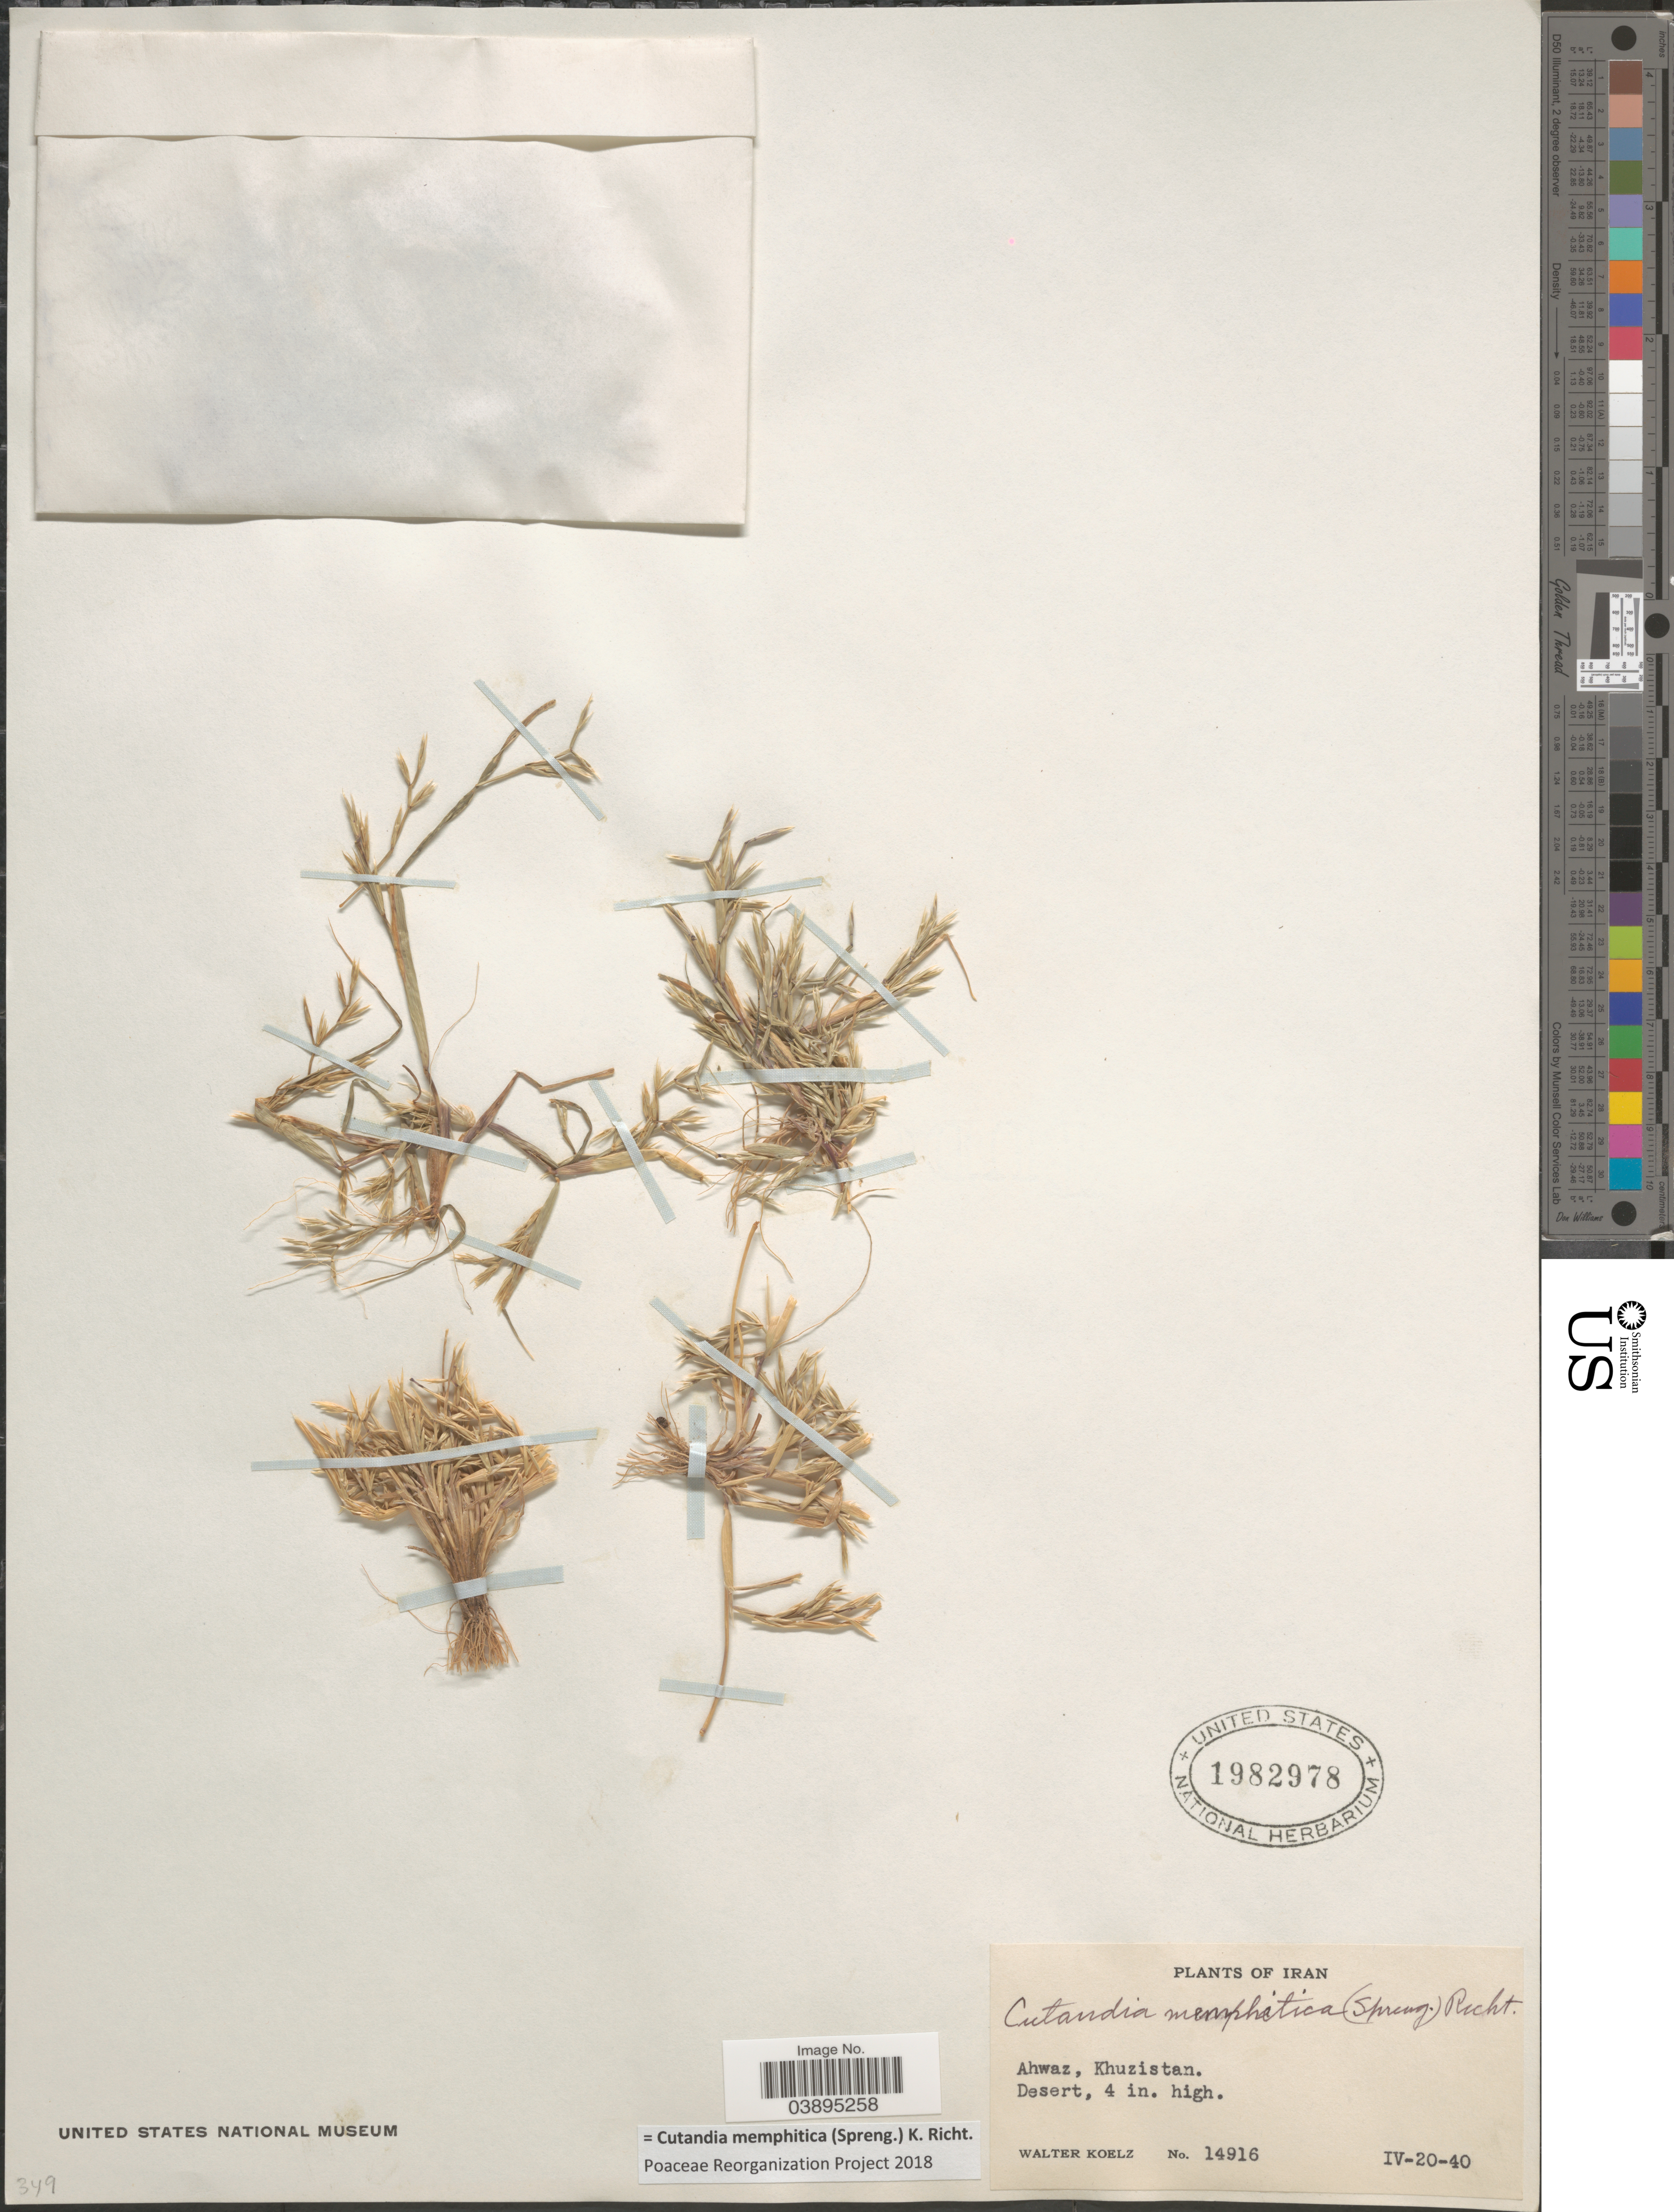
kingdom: Plantae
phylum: Tracheophyta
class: Liliopsida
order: Poales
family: Poaceae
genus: Cutandia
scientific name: Cutandia memphitica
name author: (Spreng.) K. Richt.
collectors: W. N. Koelz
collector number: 14916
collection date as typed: Transcribed d/m/y: 20/4/40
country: Iran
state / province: Khuzestan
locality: Ahwaz, Khuzistan.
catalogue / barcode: US 1982978